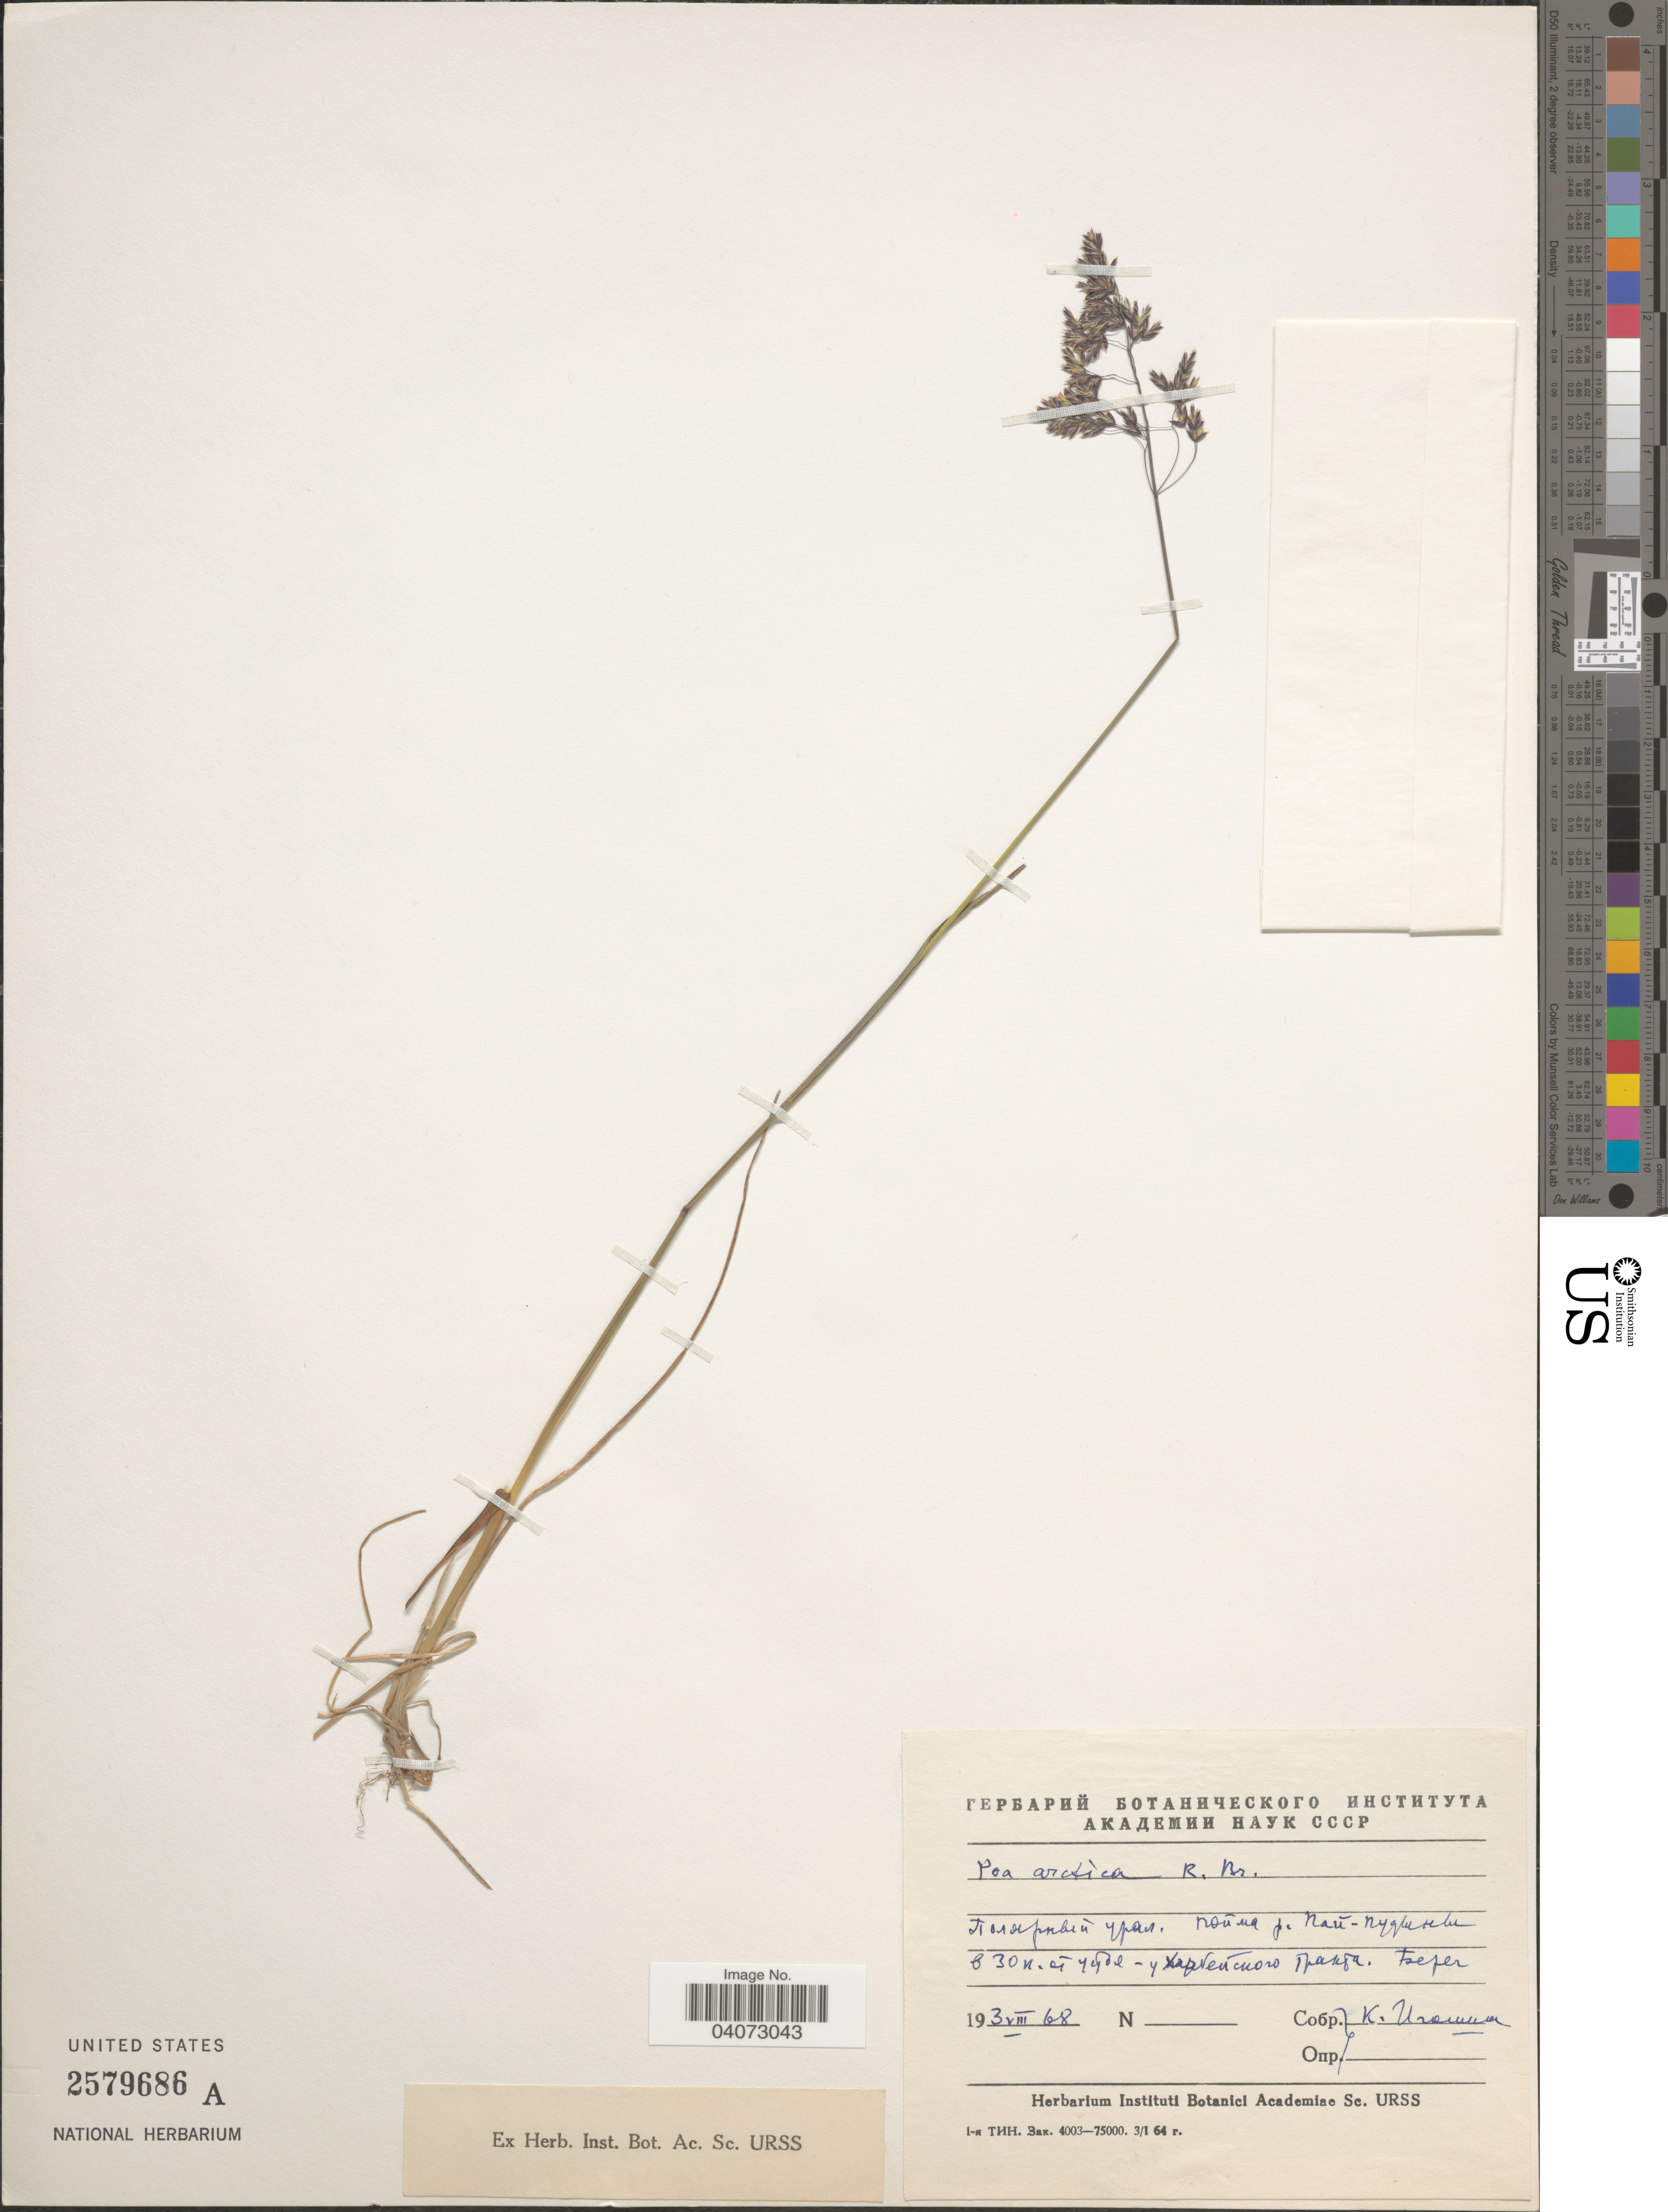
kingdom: Plantae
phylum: Tracheophyta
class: Liliopsida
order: Poales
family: Poaceae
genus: Poa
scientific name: Poa arctica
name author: R. Br.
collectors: K. Igoshina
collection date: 1968-08-03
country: Russian Federation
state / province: Tyumen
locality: Yamalo-Nenets Autonomous District, Polar Ural, 30 km from mouth of river Pay-Pudyna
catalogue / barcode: US 2579686A